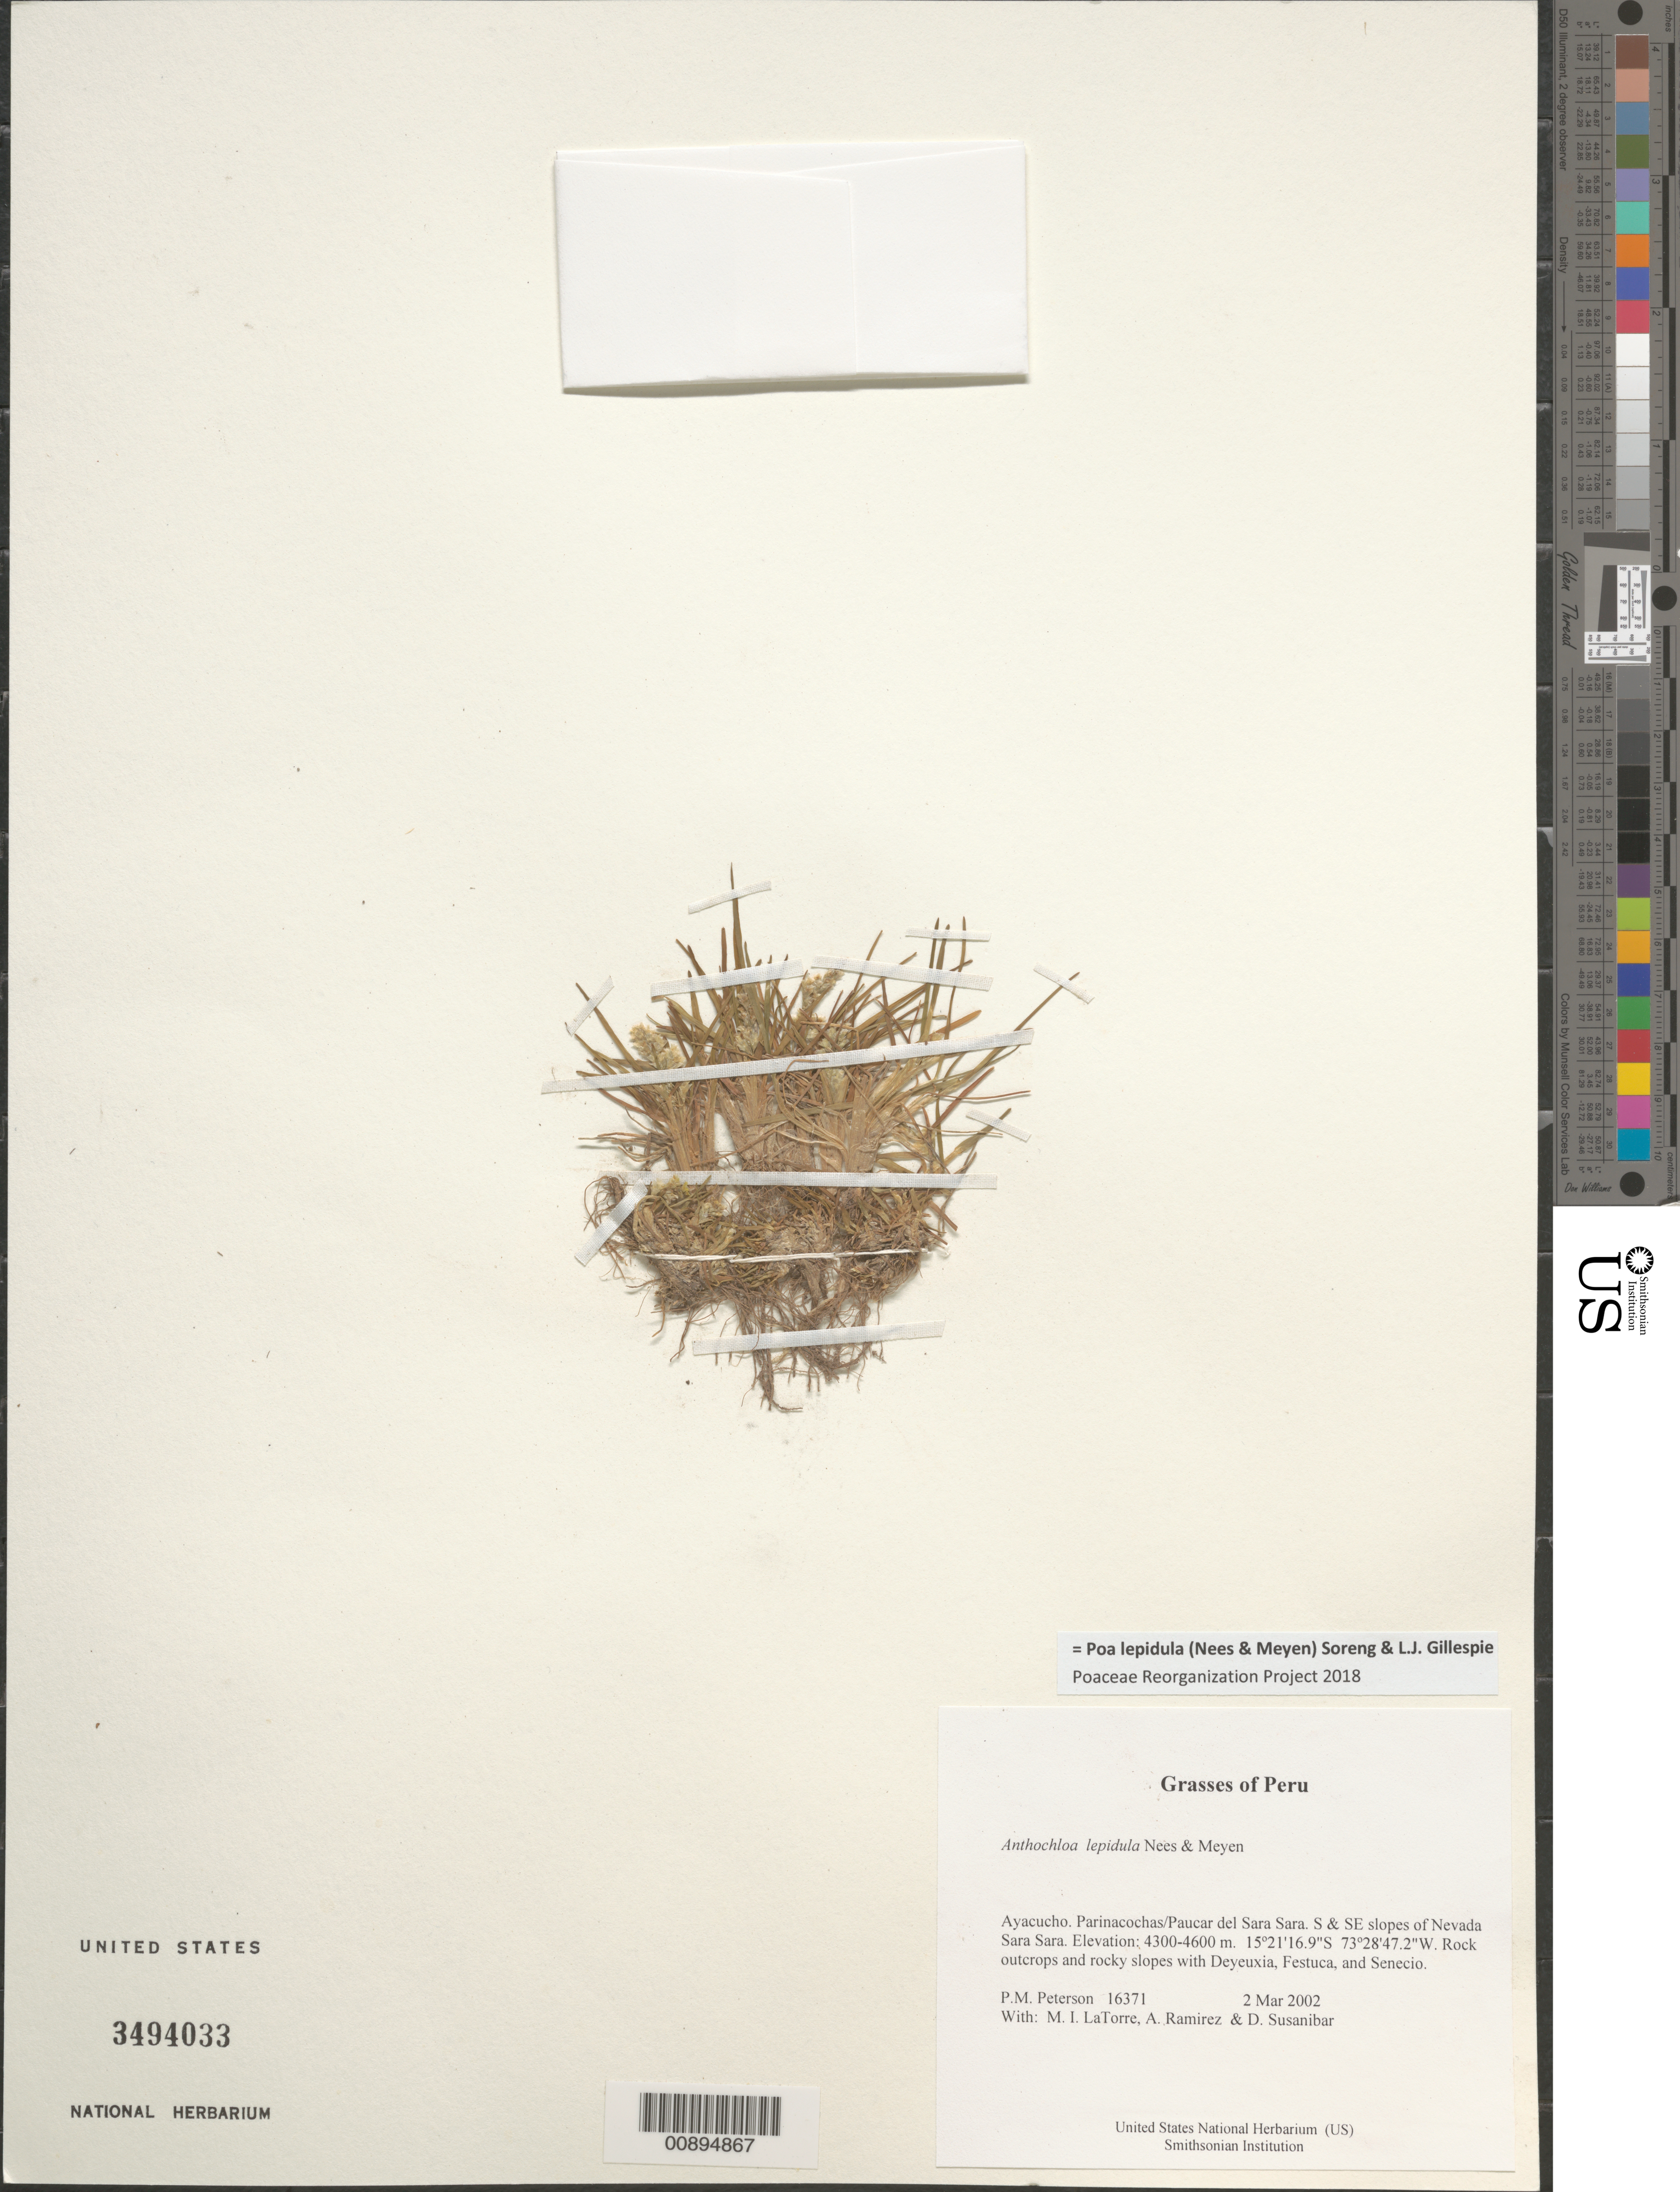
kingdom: Plantae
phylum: Tracheophyta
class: Liliopsida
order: Poales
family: Poaceae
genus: Poa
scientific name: Poa lepidula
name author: (Nees & Meyen) Soreng & L.J. Gillespie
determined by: Poaceae Reorganization Project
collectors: P. M. Peterson, M. I. La Torre, A. Ramírez & D. Susanibar Cruz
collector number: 16371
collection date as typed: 02 Mar 2002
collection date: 2002-03-02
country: Peru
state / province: Ayacucho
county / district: Parinacochas/Paucar del Sara Sara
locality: S & SE slopes of Nevada Sara Sara.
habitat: Rock outcrops and rocky slopes with ~Deyeuxia, Festuca, and Senecio~.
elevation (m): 4300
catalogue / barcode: US 3494033